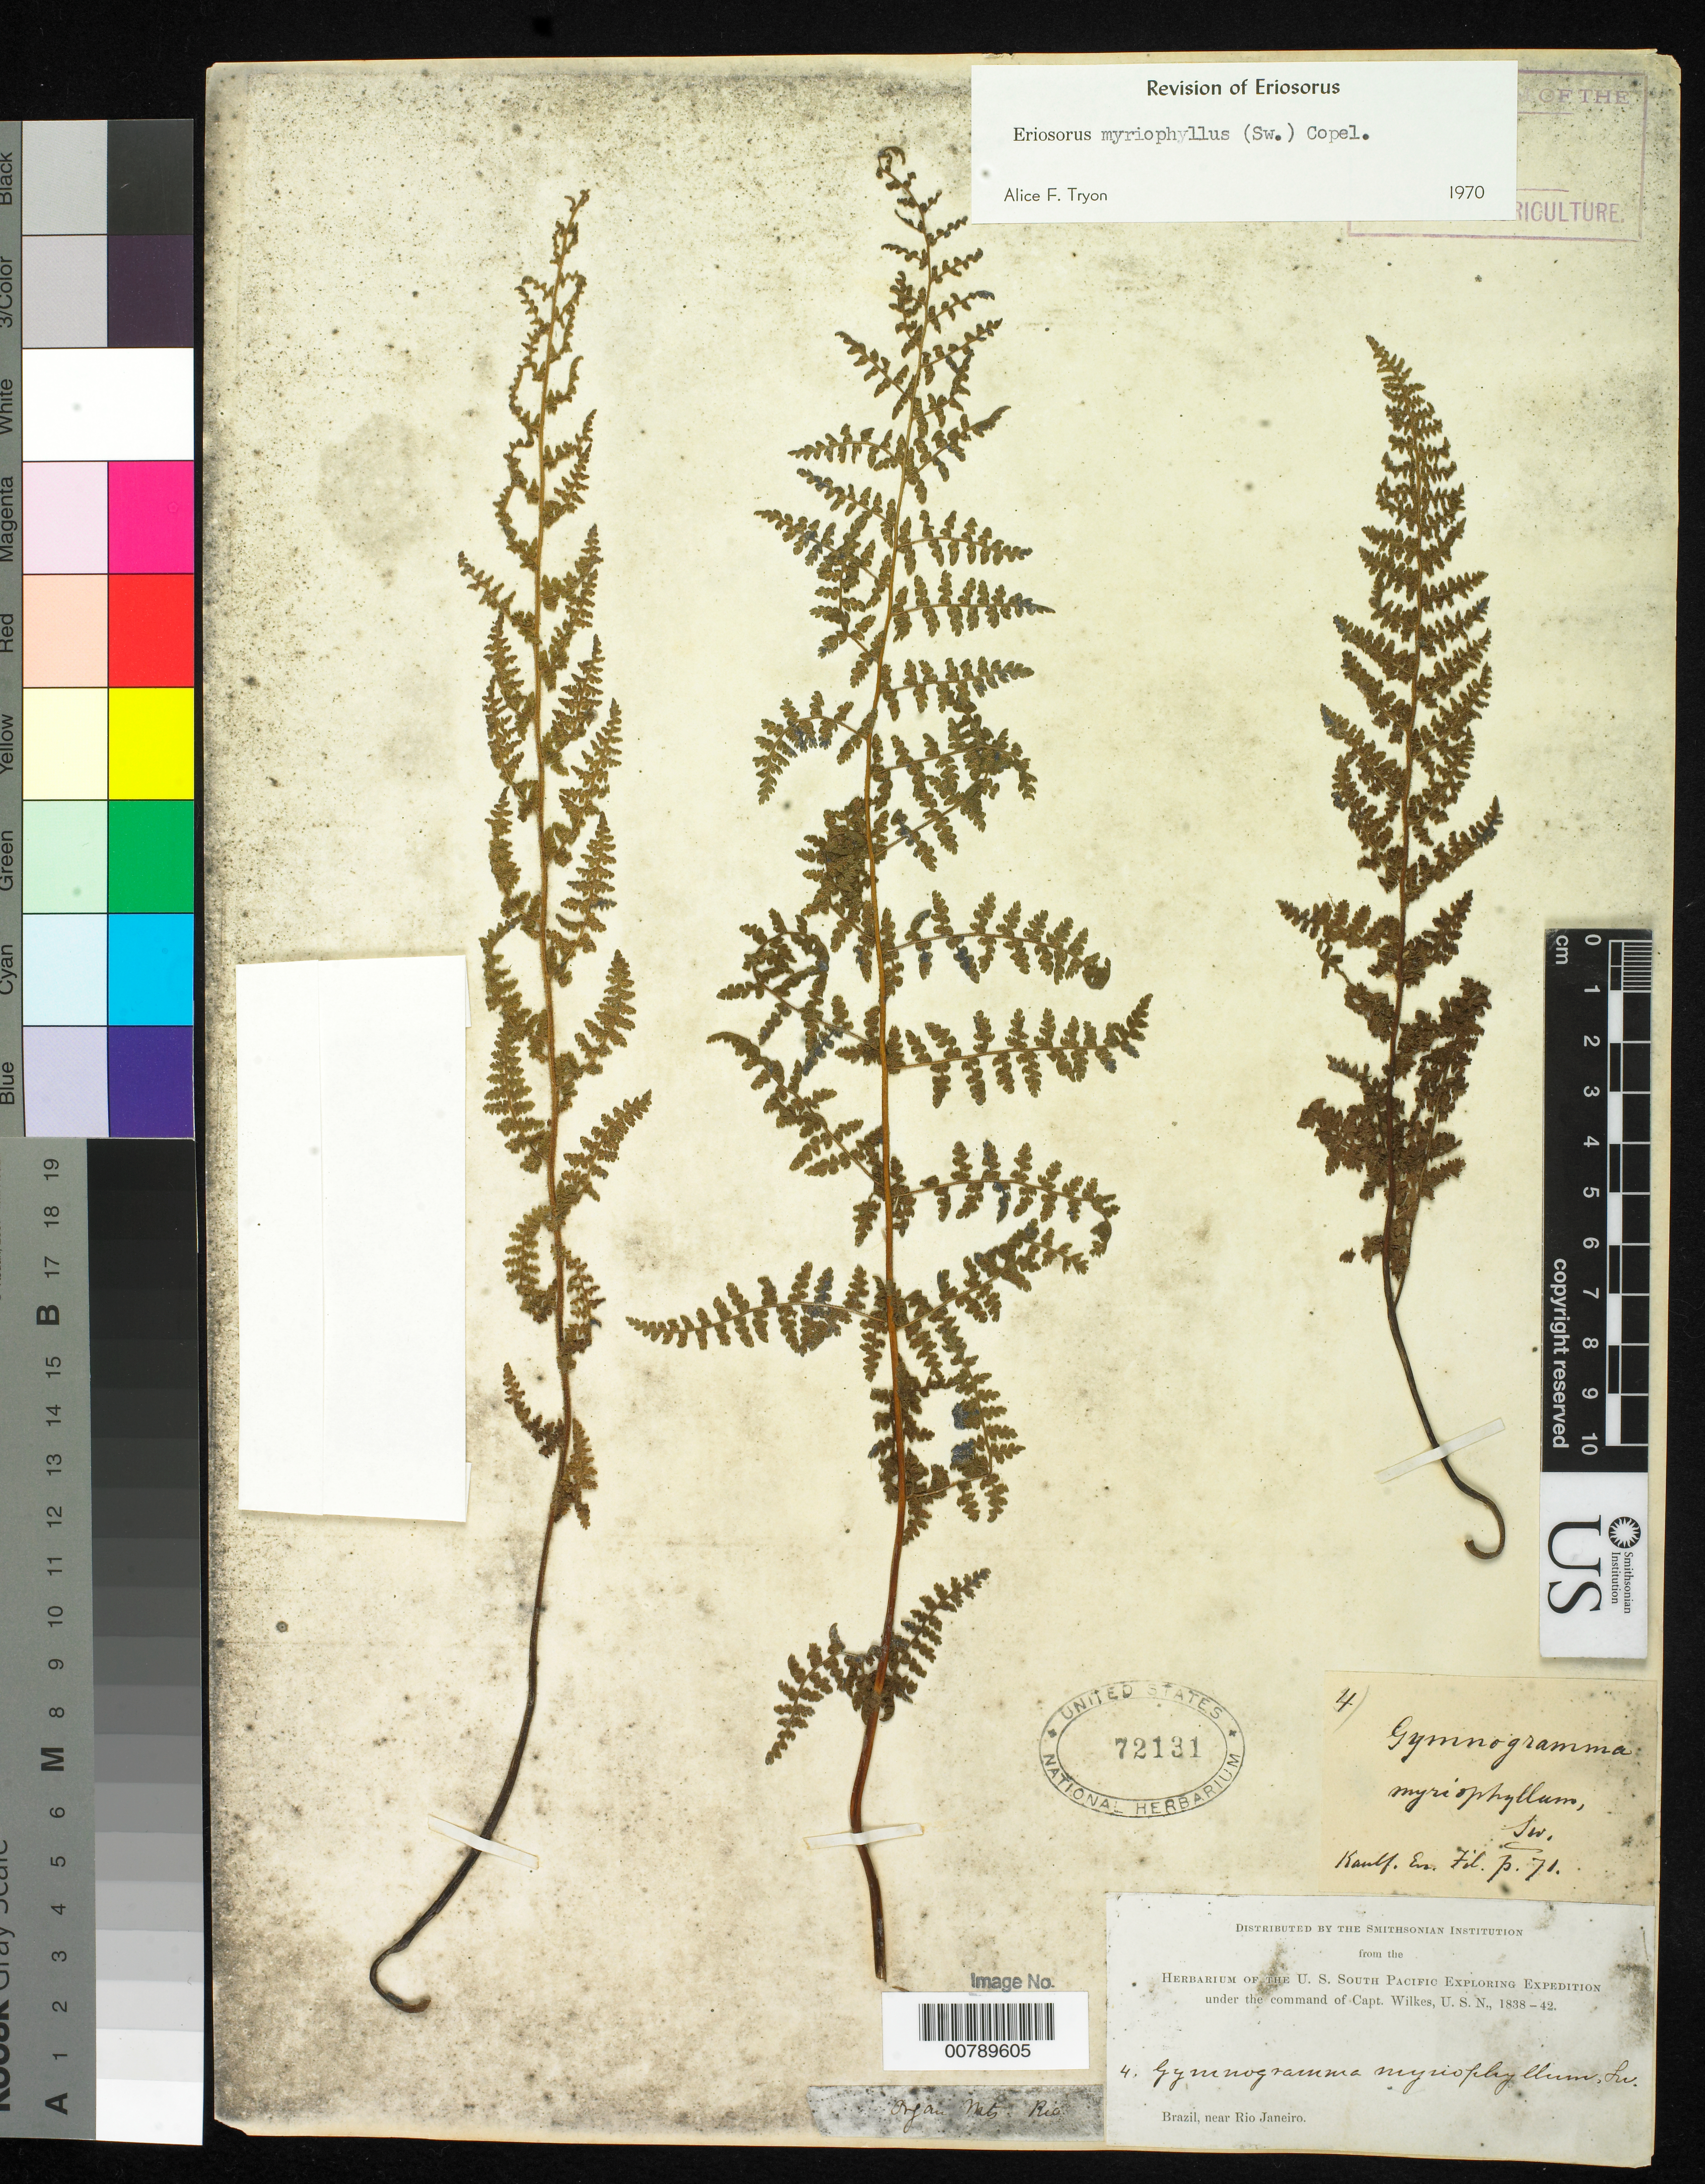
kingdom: Plantae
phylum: Tracheophyta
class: Polypodiopsida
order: Polypodiales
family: Pteridaceae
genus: Tryonia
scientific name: Tryonia myriophylla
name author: (Sw.) Schuettp. et al.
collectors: Wilkes Explor. Exped.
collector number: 4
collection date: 1838/1842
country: Brazil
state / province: Rio de Janeiro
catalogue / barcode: US 72131